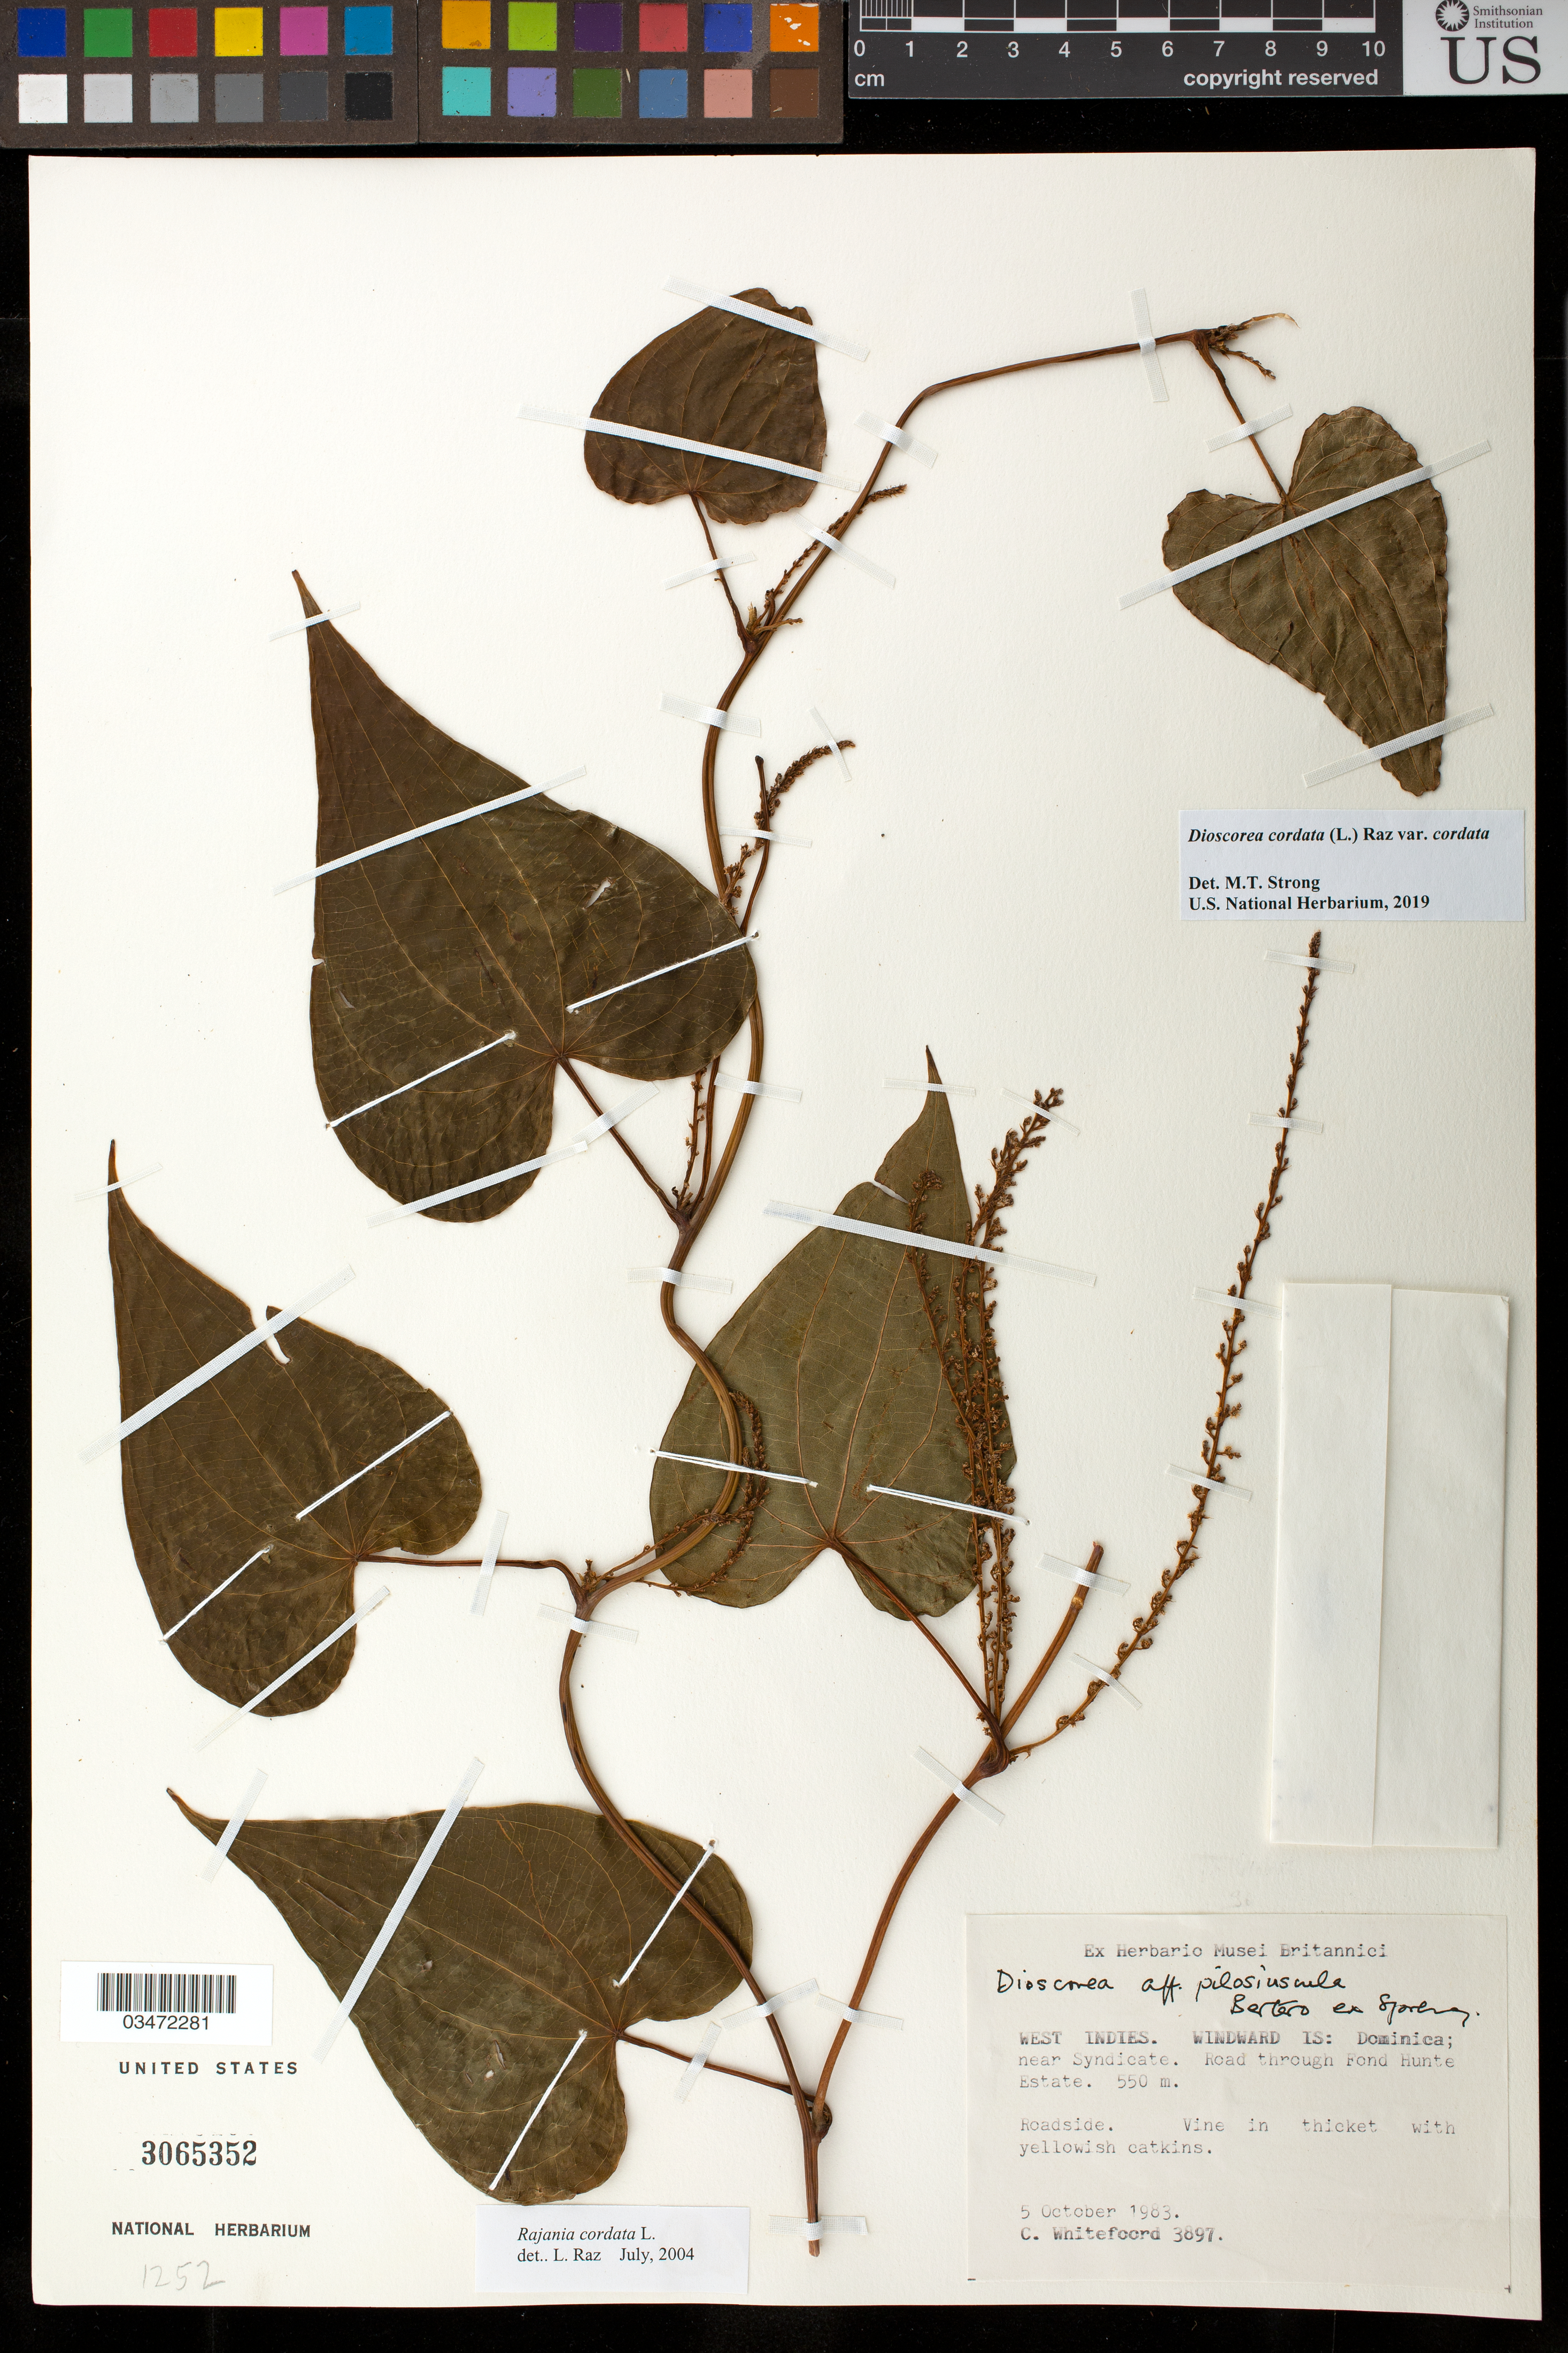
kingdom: Plantae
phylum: Tracheophyta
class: Liliopsida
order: Dioscoreales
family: Dioscoreaceae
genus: Dioscorea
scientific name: Dioscorea cordata var. cordata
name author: (L.) Raz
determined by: Strong, M. T., (US), Smithsonian Institution - National Museum of Natural History (UNITED STATES)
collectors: C. Whitefoord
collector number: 3897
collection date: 1983-10-05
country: Dominica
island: Dominica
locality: Syndicate, near. Road through Fond Hunte Estate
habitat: Roadside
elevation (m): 550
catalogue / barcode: US 3065352